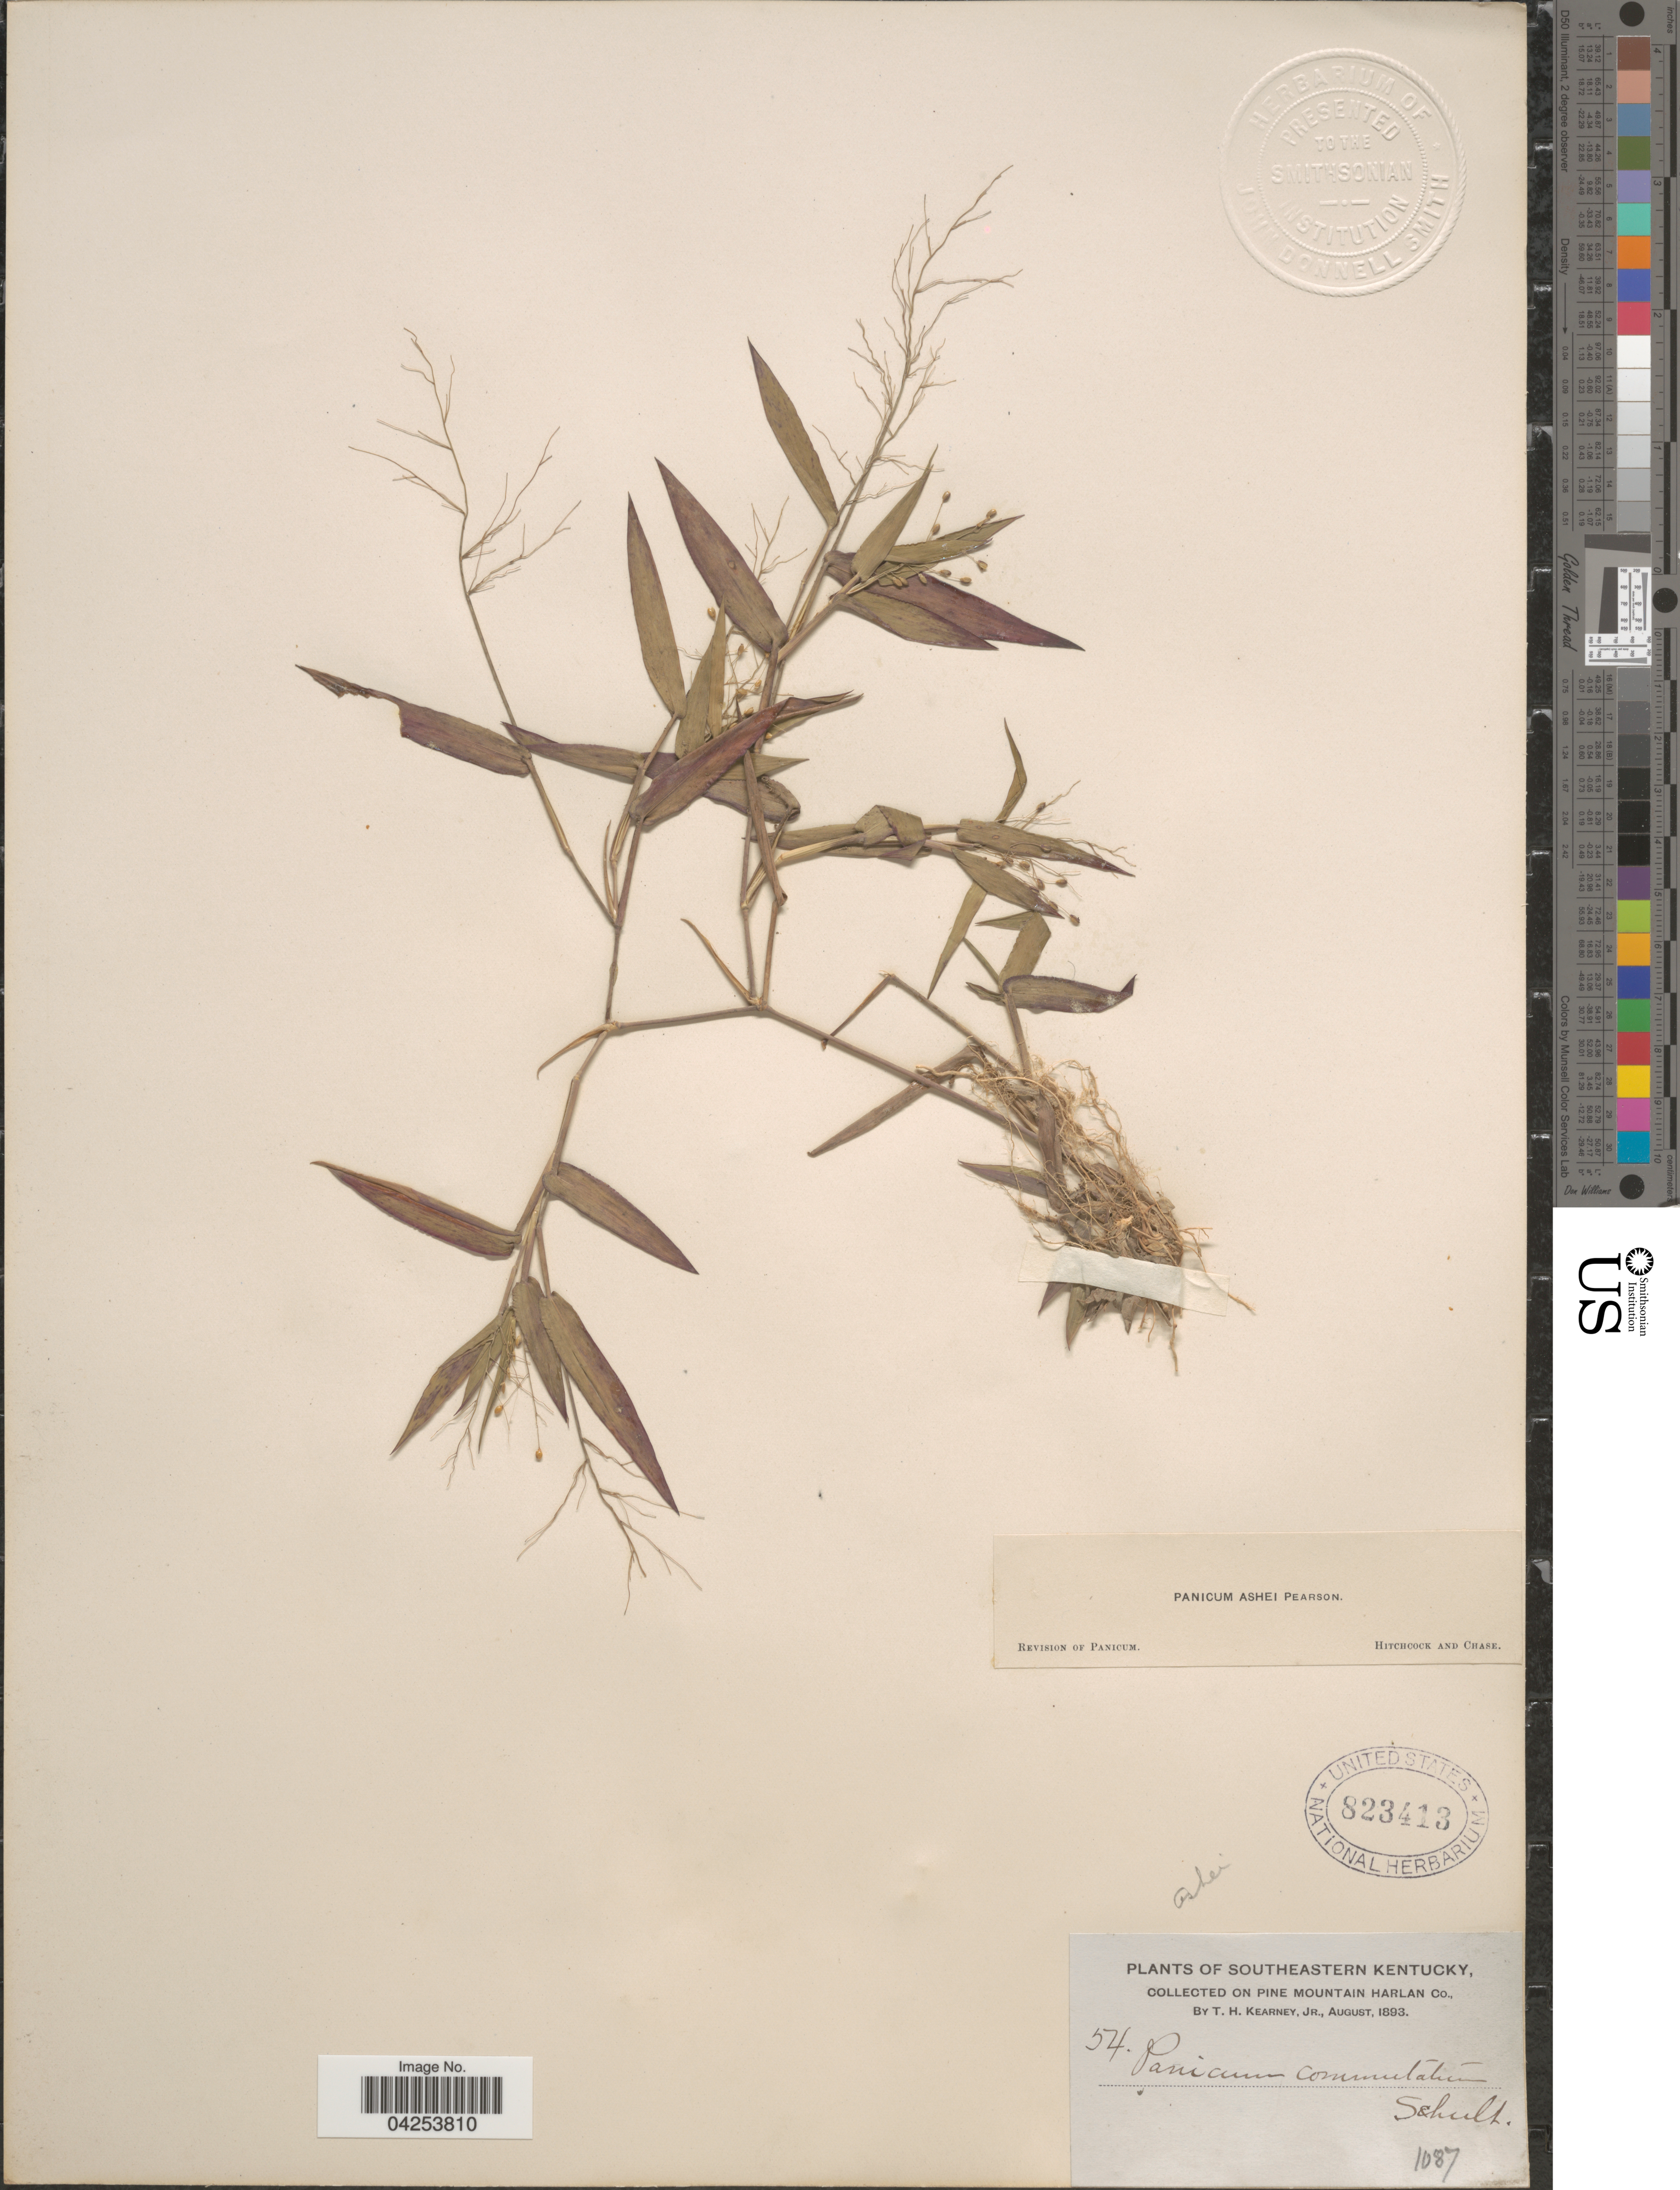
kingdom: Plantae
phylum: Tracheophyta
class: Liliopsida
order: Poales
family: Poaceae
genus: Dichanthelium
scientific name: Dichanthelium commutatum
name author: (Schult.) Gould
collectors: T. H. Kearney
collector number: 54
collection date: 1893-08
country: United States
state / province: Kentucky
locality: Southeastern Kentucky. On Pine Mountain Harlan Co.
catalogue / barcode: US 823413